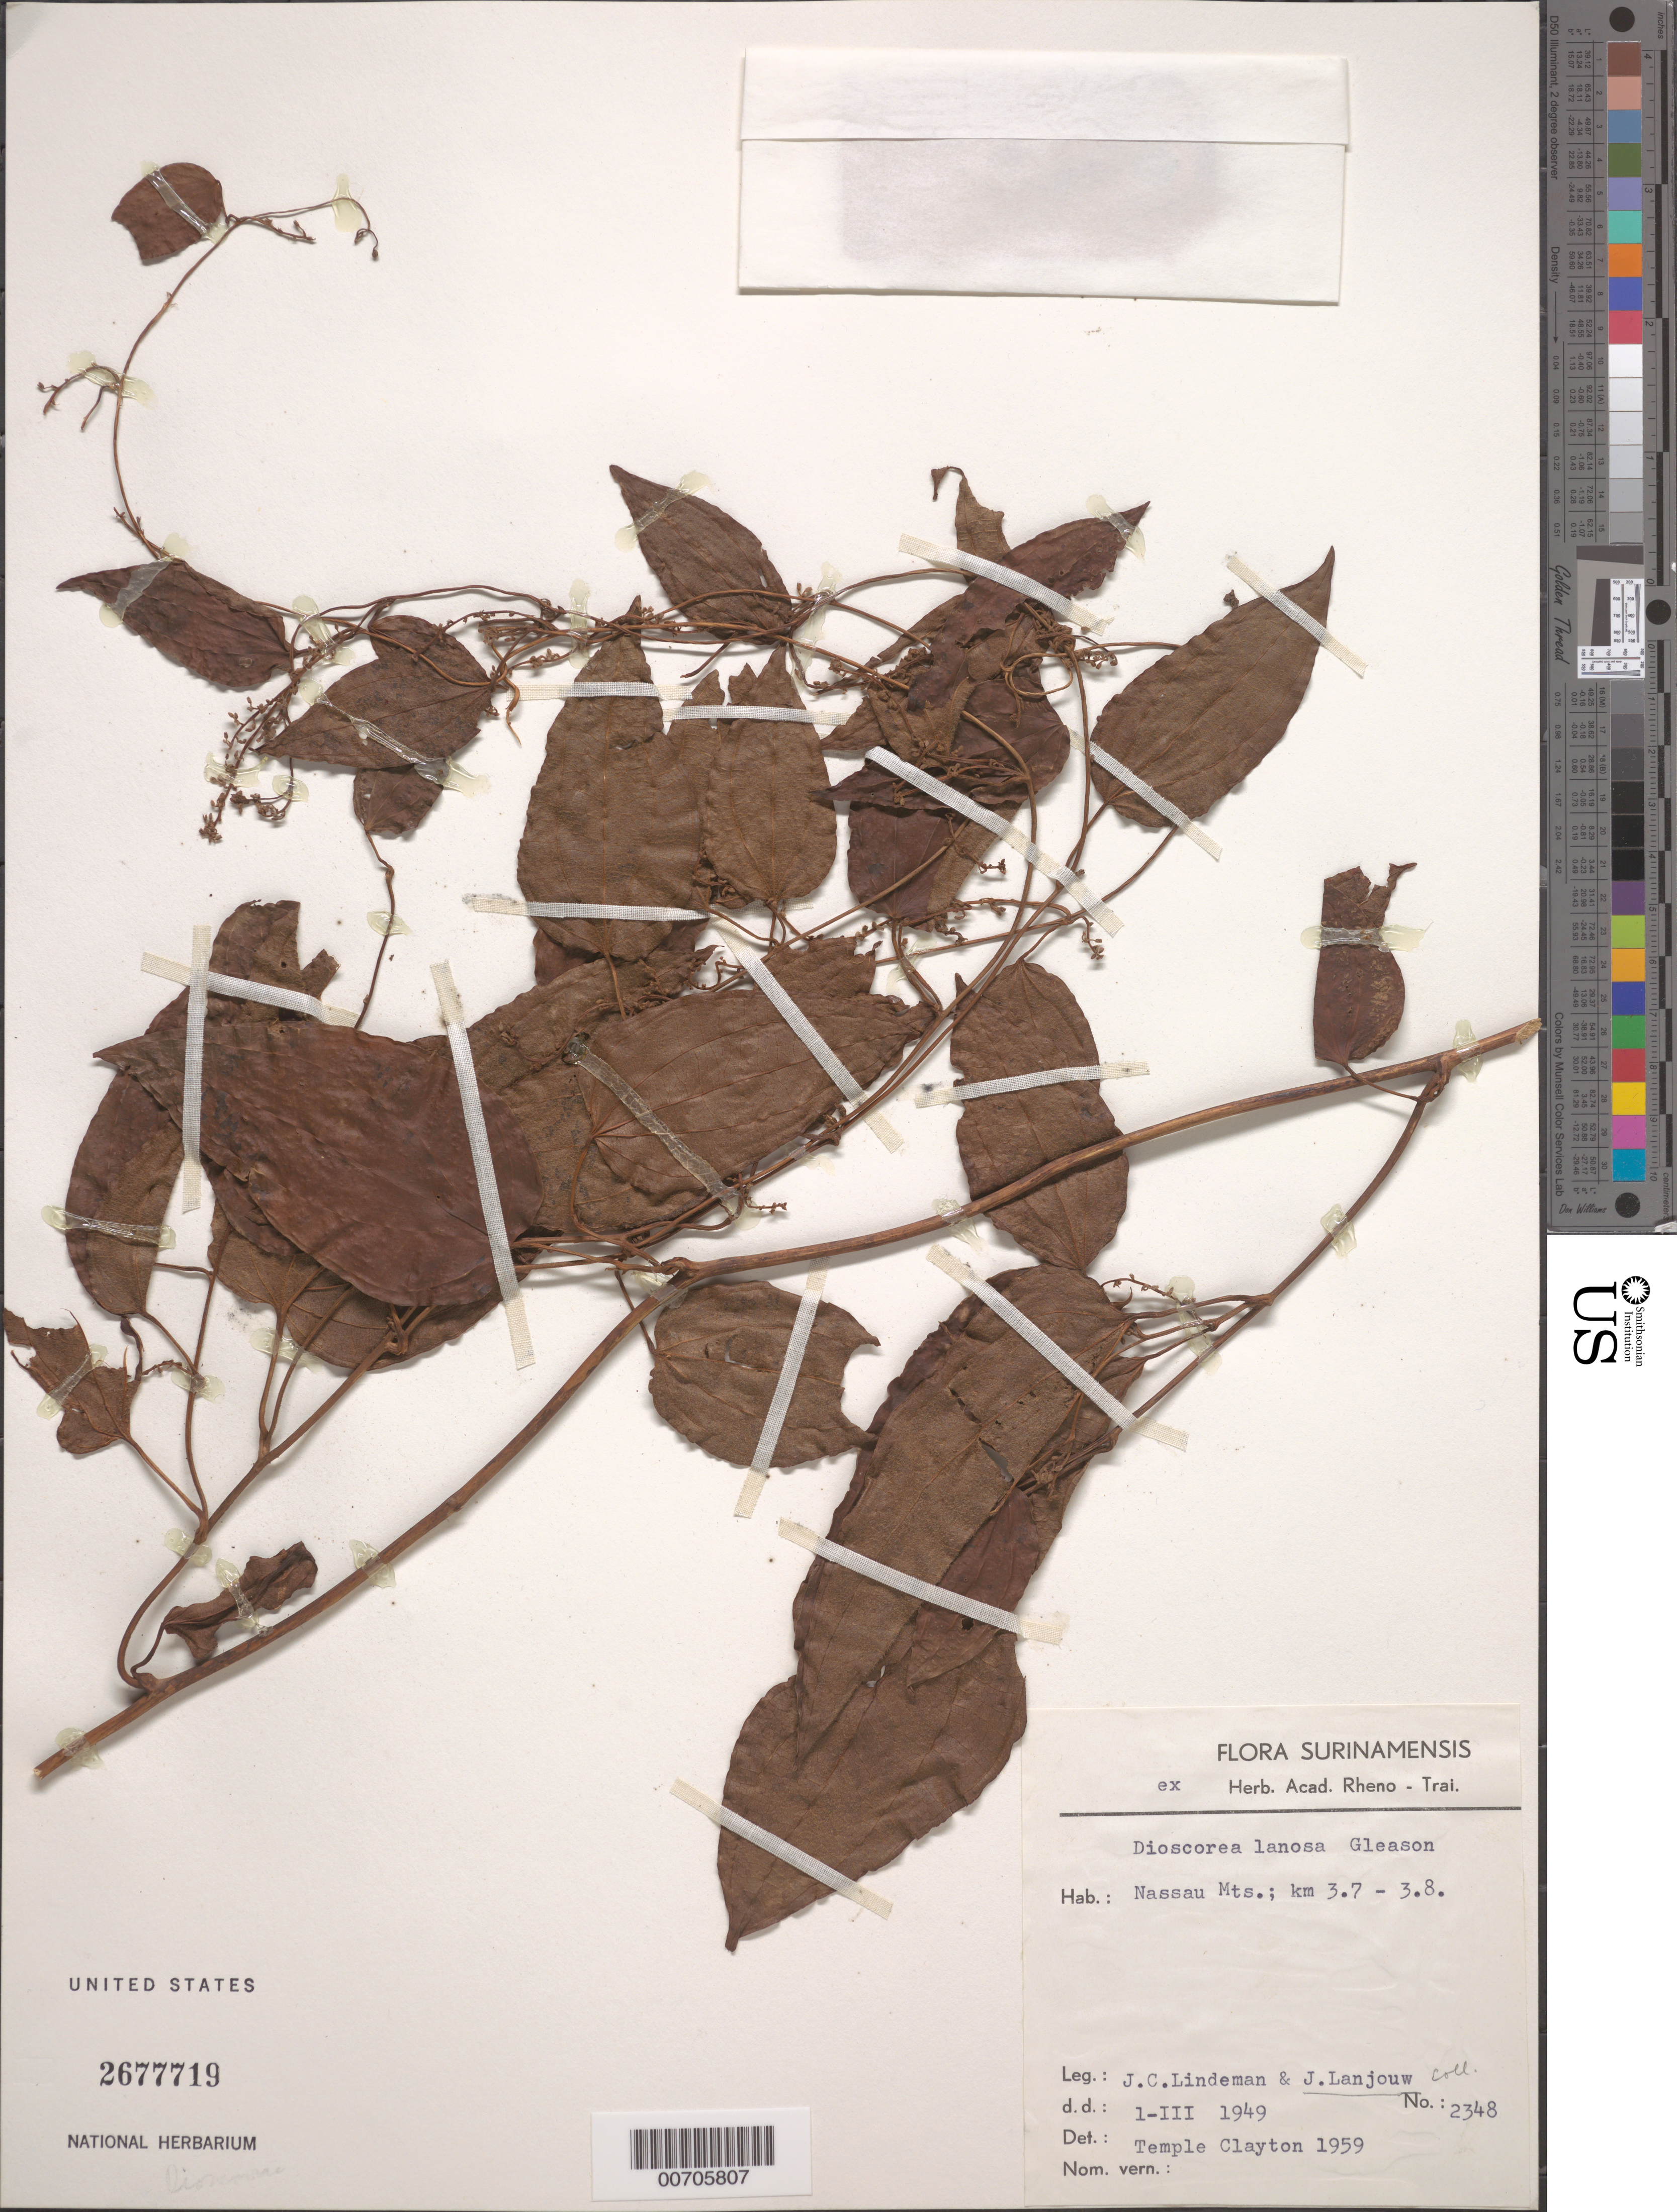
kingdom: Plantae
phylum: Tracheophyta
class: Liliopsida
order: Dioscoreales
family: Dioscoreaceae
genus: Dioscorea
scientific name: Dioscorea lanosa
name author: Gleason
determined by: Clayton, T.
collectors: J. Lanjouw & J. C. Lindeman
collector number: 2348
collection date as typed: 1-Mar-49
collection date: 1949-03-01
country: Suriname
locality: Nassau Mts., km 3.7-3.8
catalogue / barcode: US 2677719